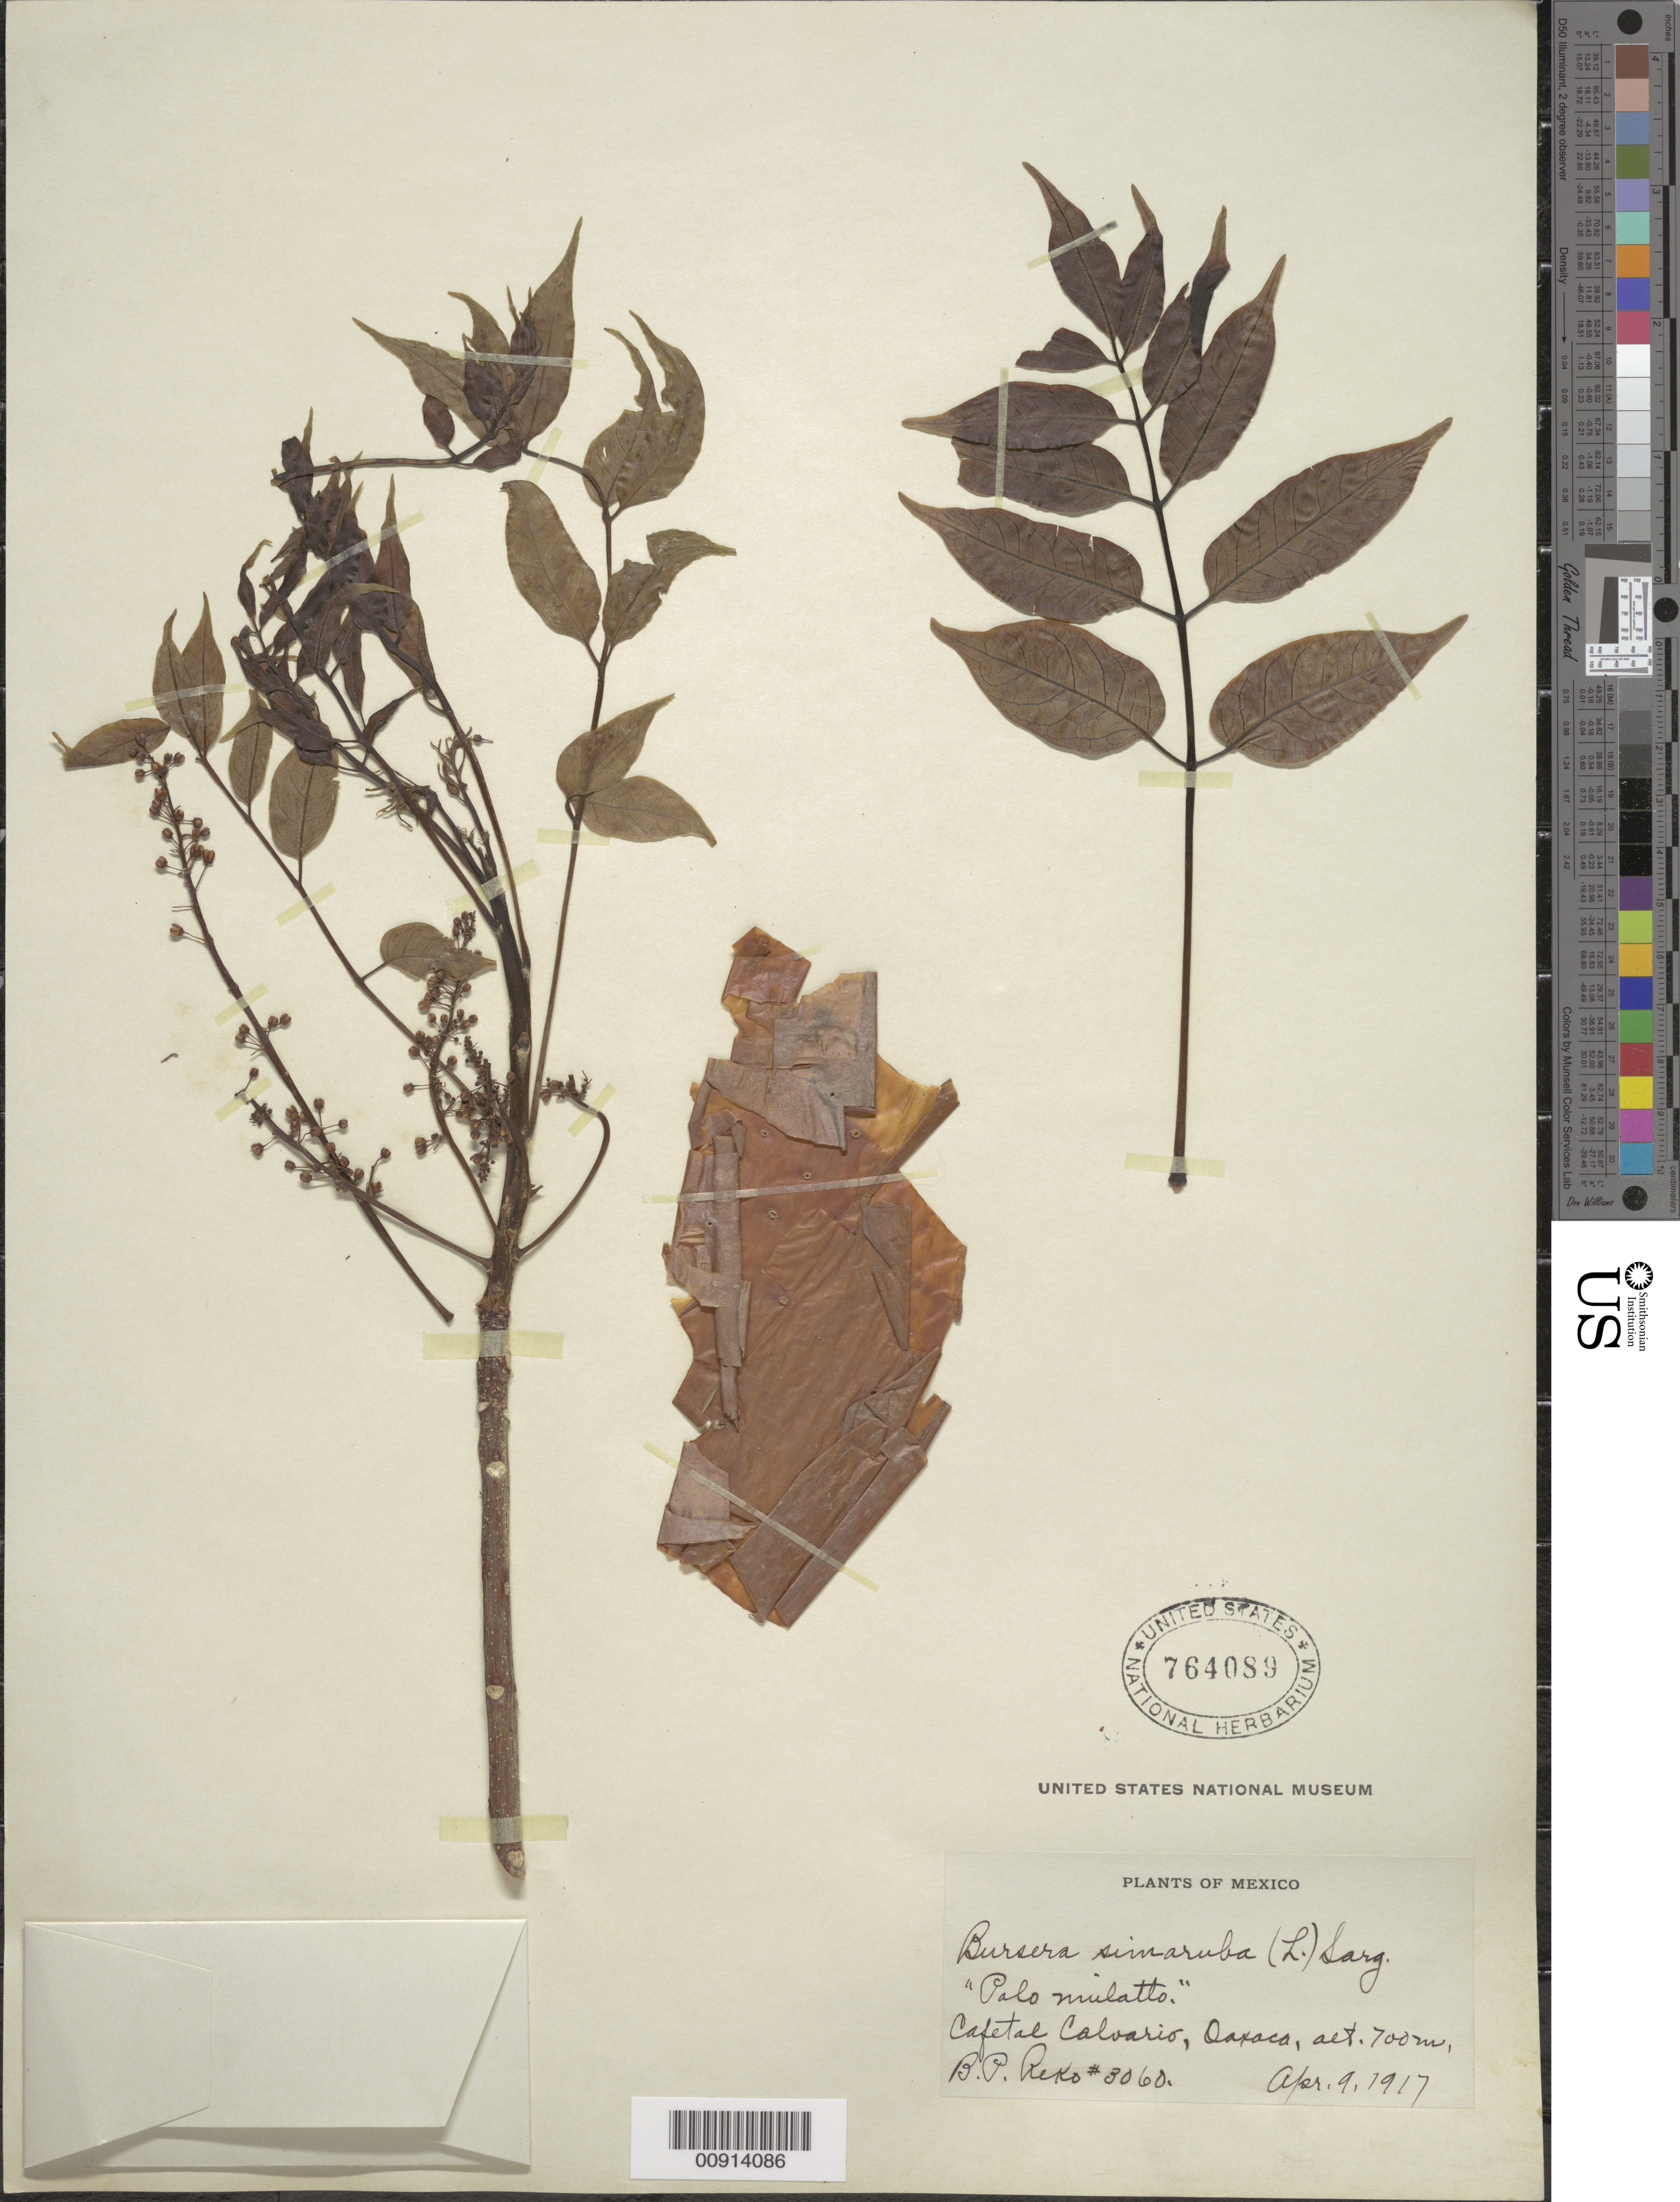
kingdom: Plantae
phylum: Tracheophyta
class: Magnoliopsida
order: Sapindales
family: Burseraceae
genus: Bursera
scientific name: Bursera simaruba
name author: (L.) Sarg.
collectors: B. P. Reko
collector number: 3060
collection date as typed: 09 Apr 1917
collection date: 1917-04-09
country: Mexico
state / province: Oaxaca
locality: Cafetal Calvario, Oaxaca.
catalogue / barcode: US 764089